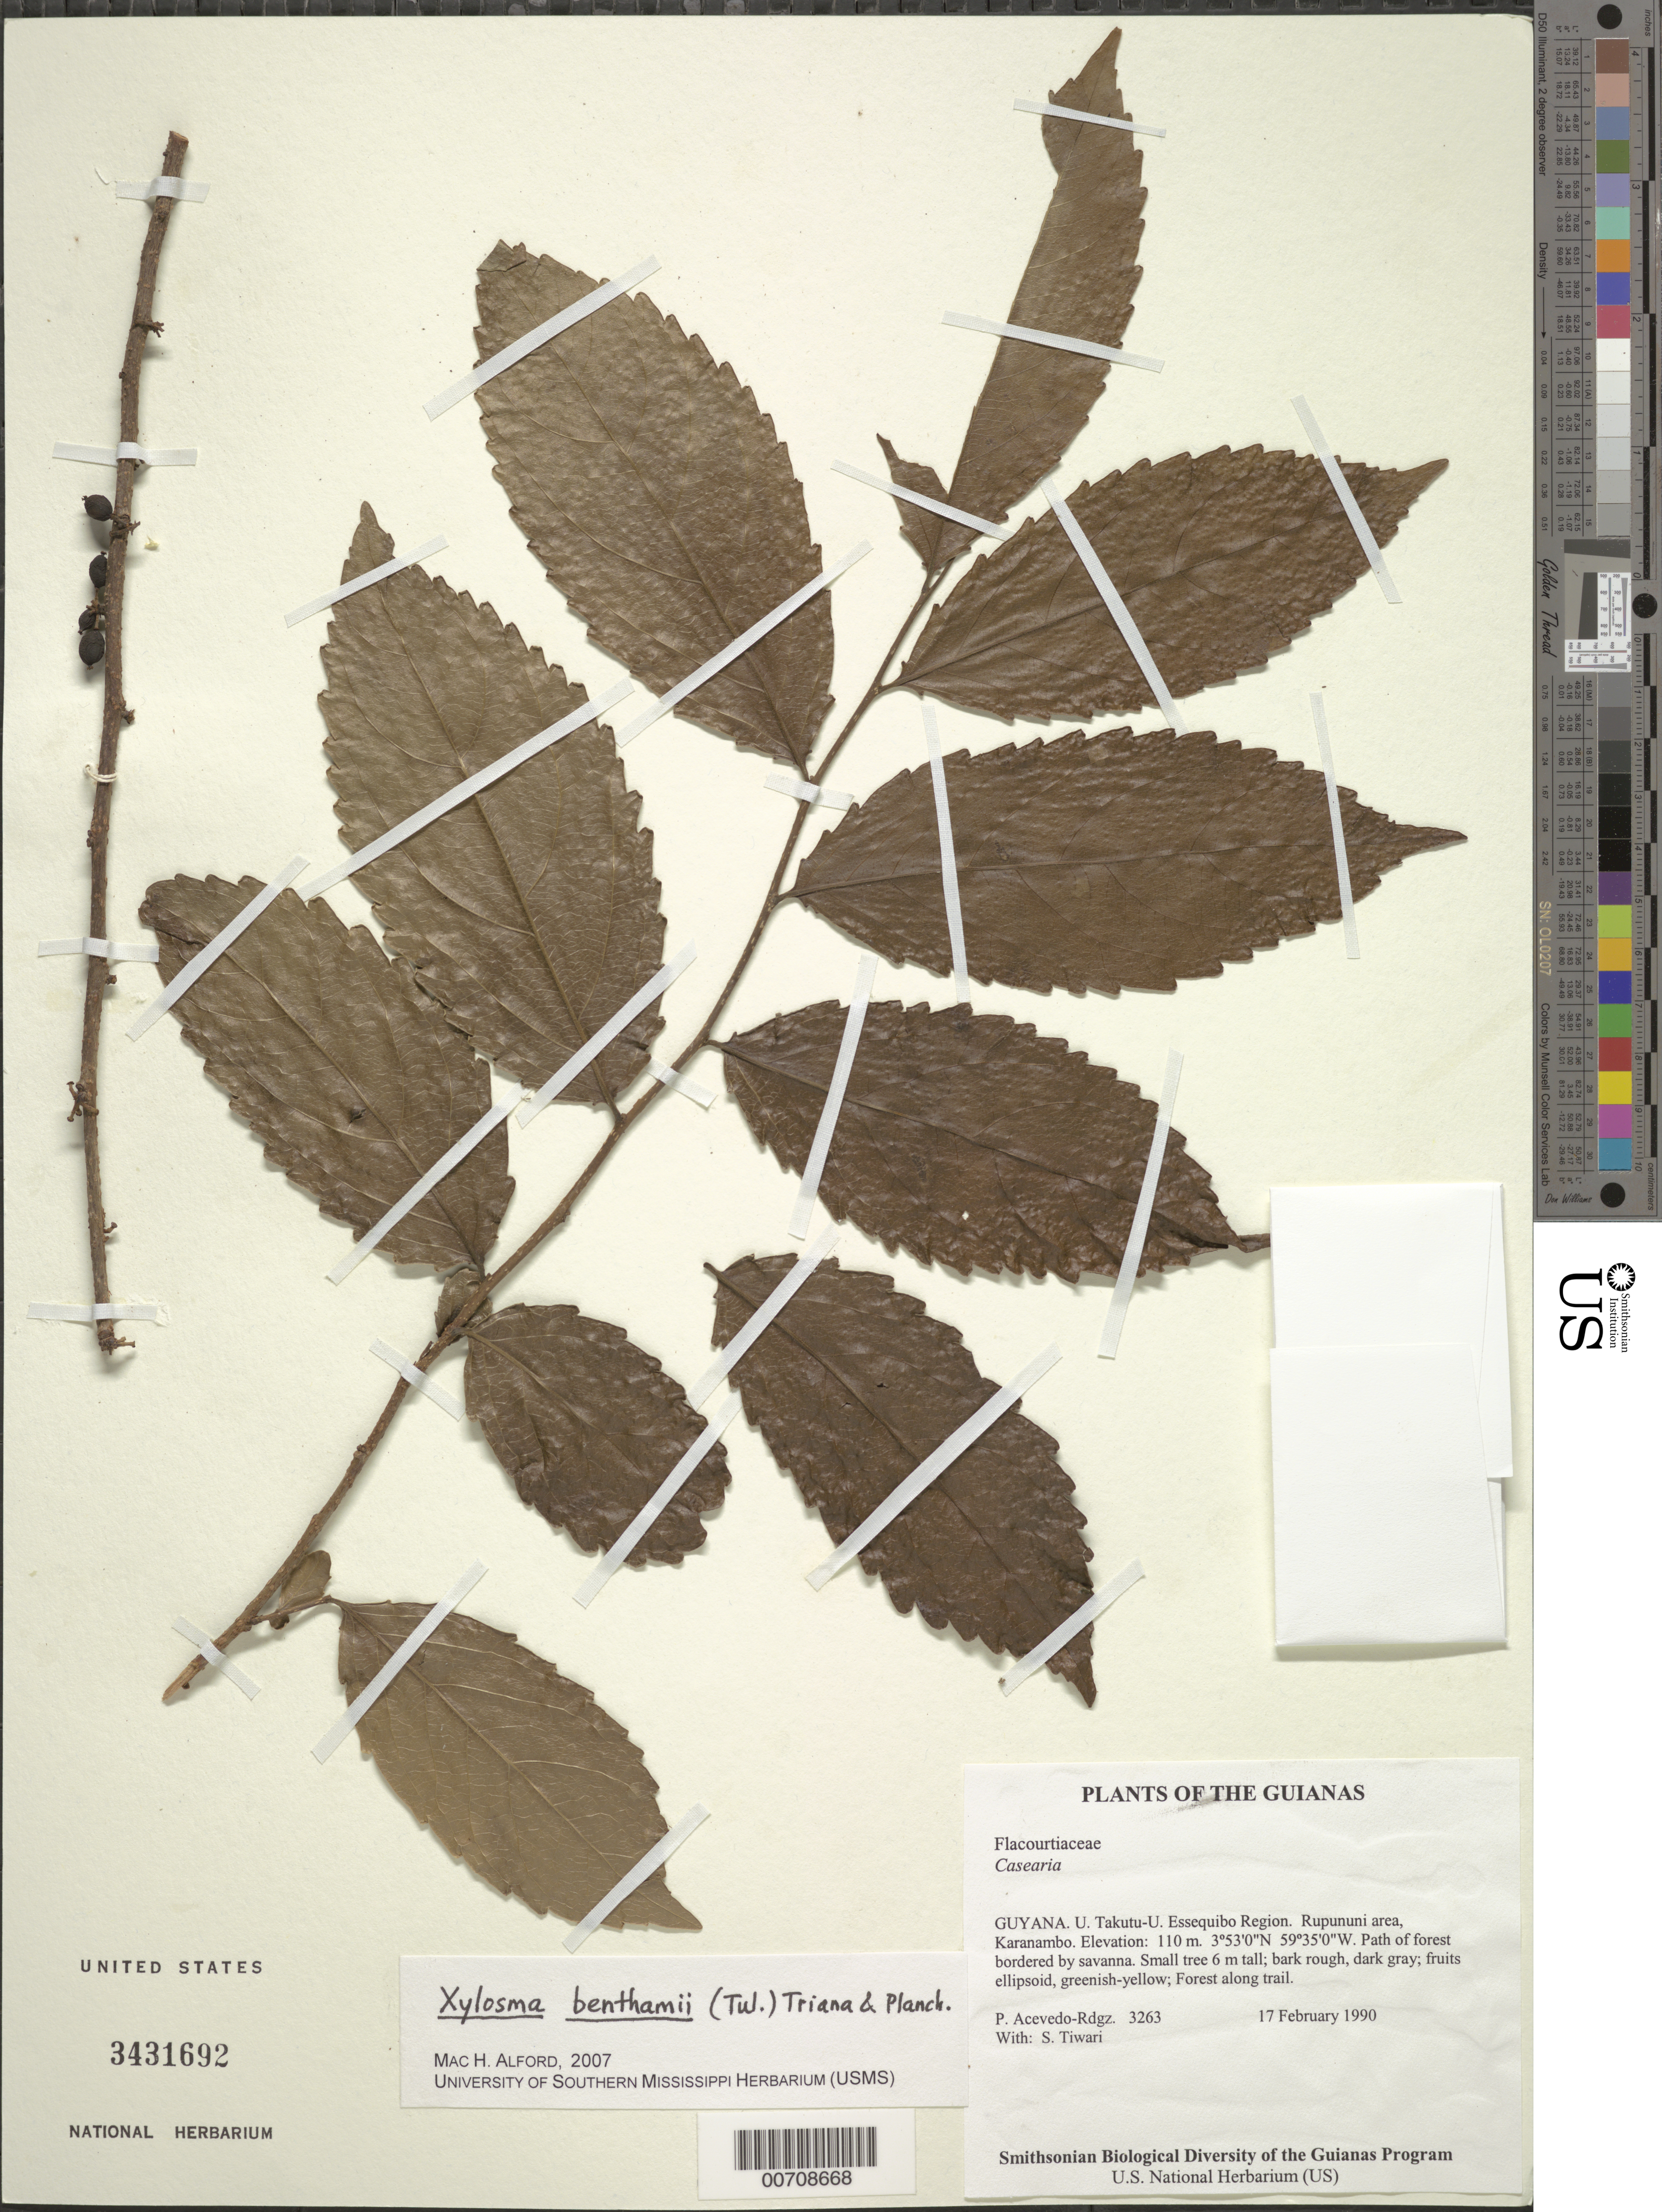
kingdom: Plantae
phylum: Tracheophyta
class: Magnoliopsida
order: Malpighiales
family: Salicaceae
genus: Xylosma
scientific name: Xylosma benthamii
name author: (Tul.) Triana & Planch.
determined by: Alford, Mac Haverson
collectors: P. Acevedo-Rodr. & S. Tiwari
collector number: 3263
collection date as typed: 17 Feb 1990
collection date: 1990-02-17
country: Guyana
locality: U. Takutu - U. Essequibo. Rupununi area, Karanambo.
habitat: Path of forest bordered by savanna.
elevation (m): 110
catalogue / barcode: US 3431692